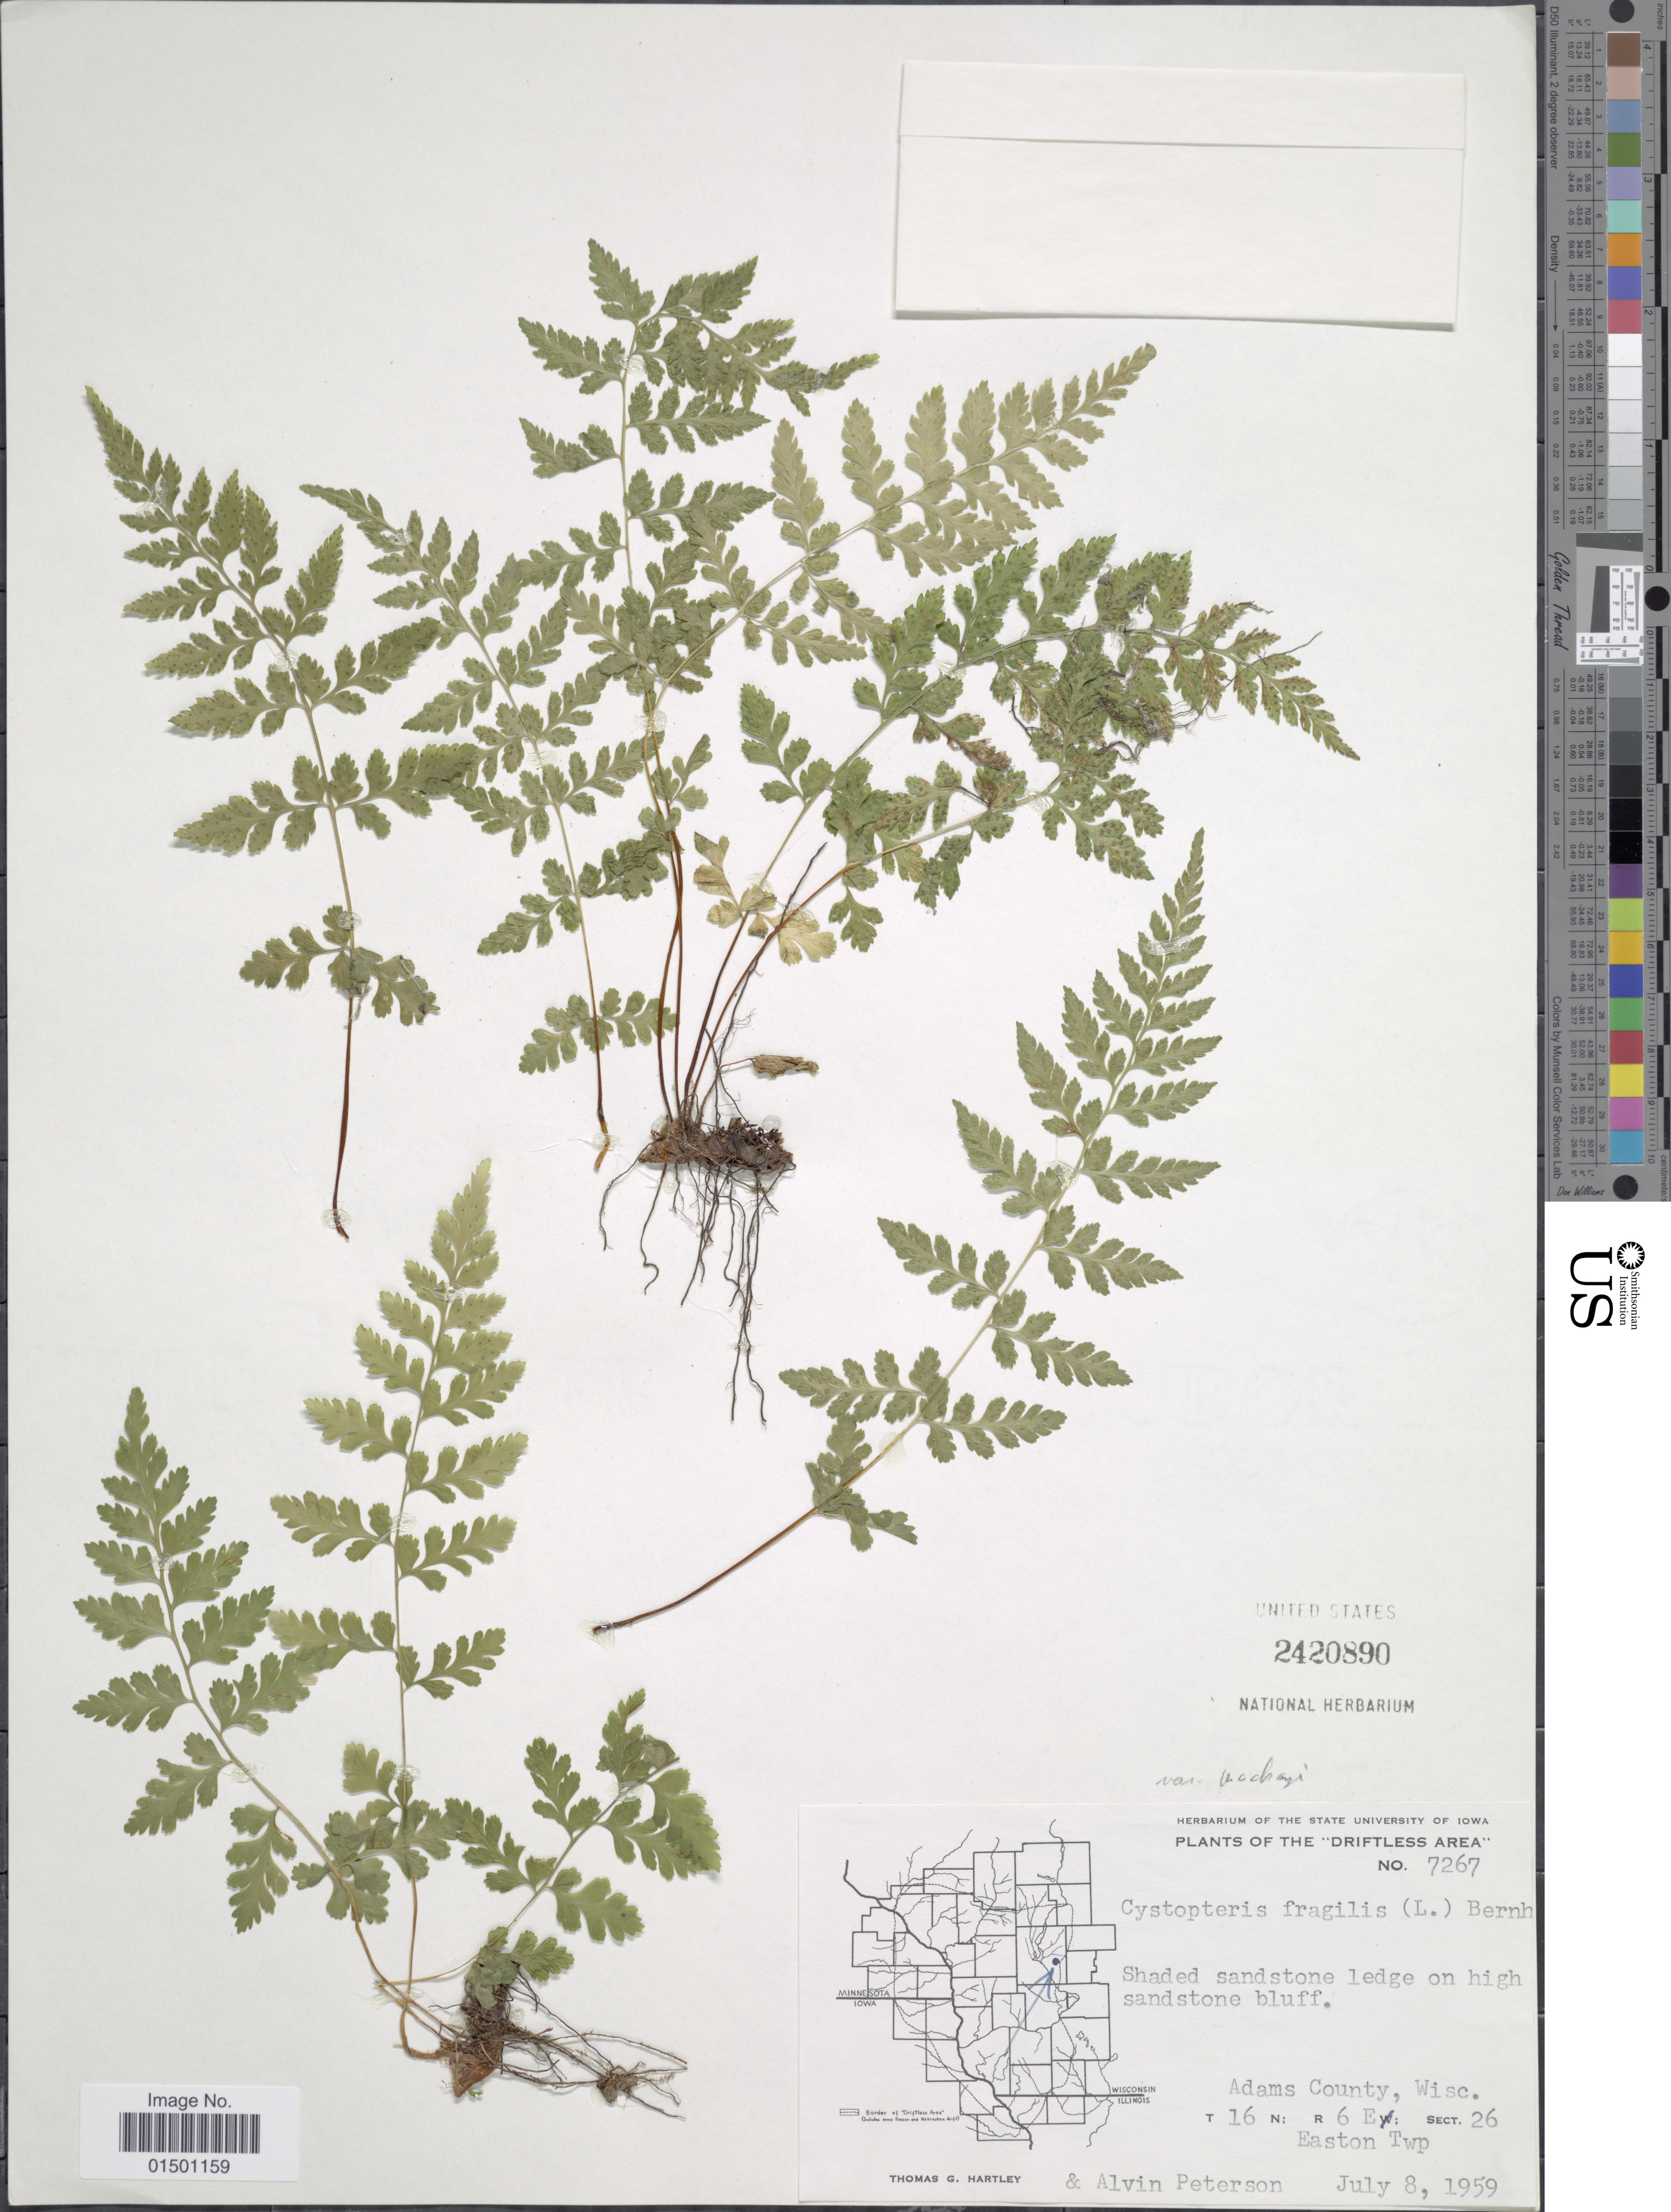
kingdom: Plantae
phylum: Tracheophyta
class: Polypodiopsida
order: Polypodiales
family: Cystopteridaceae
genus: Cystopteris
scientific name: Cystopteris diaphana x C. fragilis (L.) Bernh.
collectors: T. G. Hartley & A. M. Peterson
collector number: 7267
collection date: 1959-07-08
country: United States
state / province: Wisconsin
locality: Driftless Area, Adams County, T16N: R6E: sect. 26, Easton Twp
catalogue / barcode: US 2420890